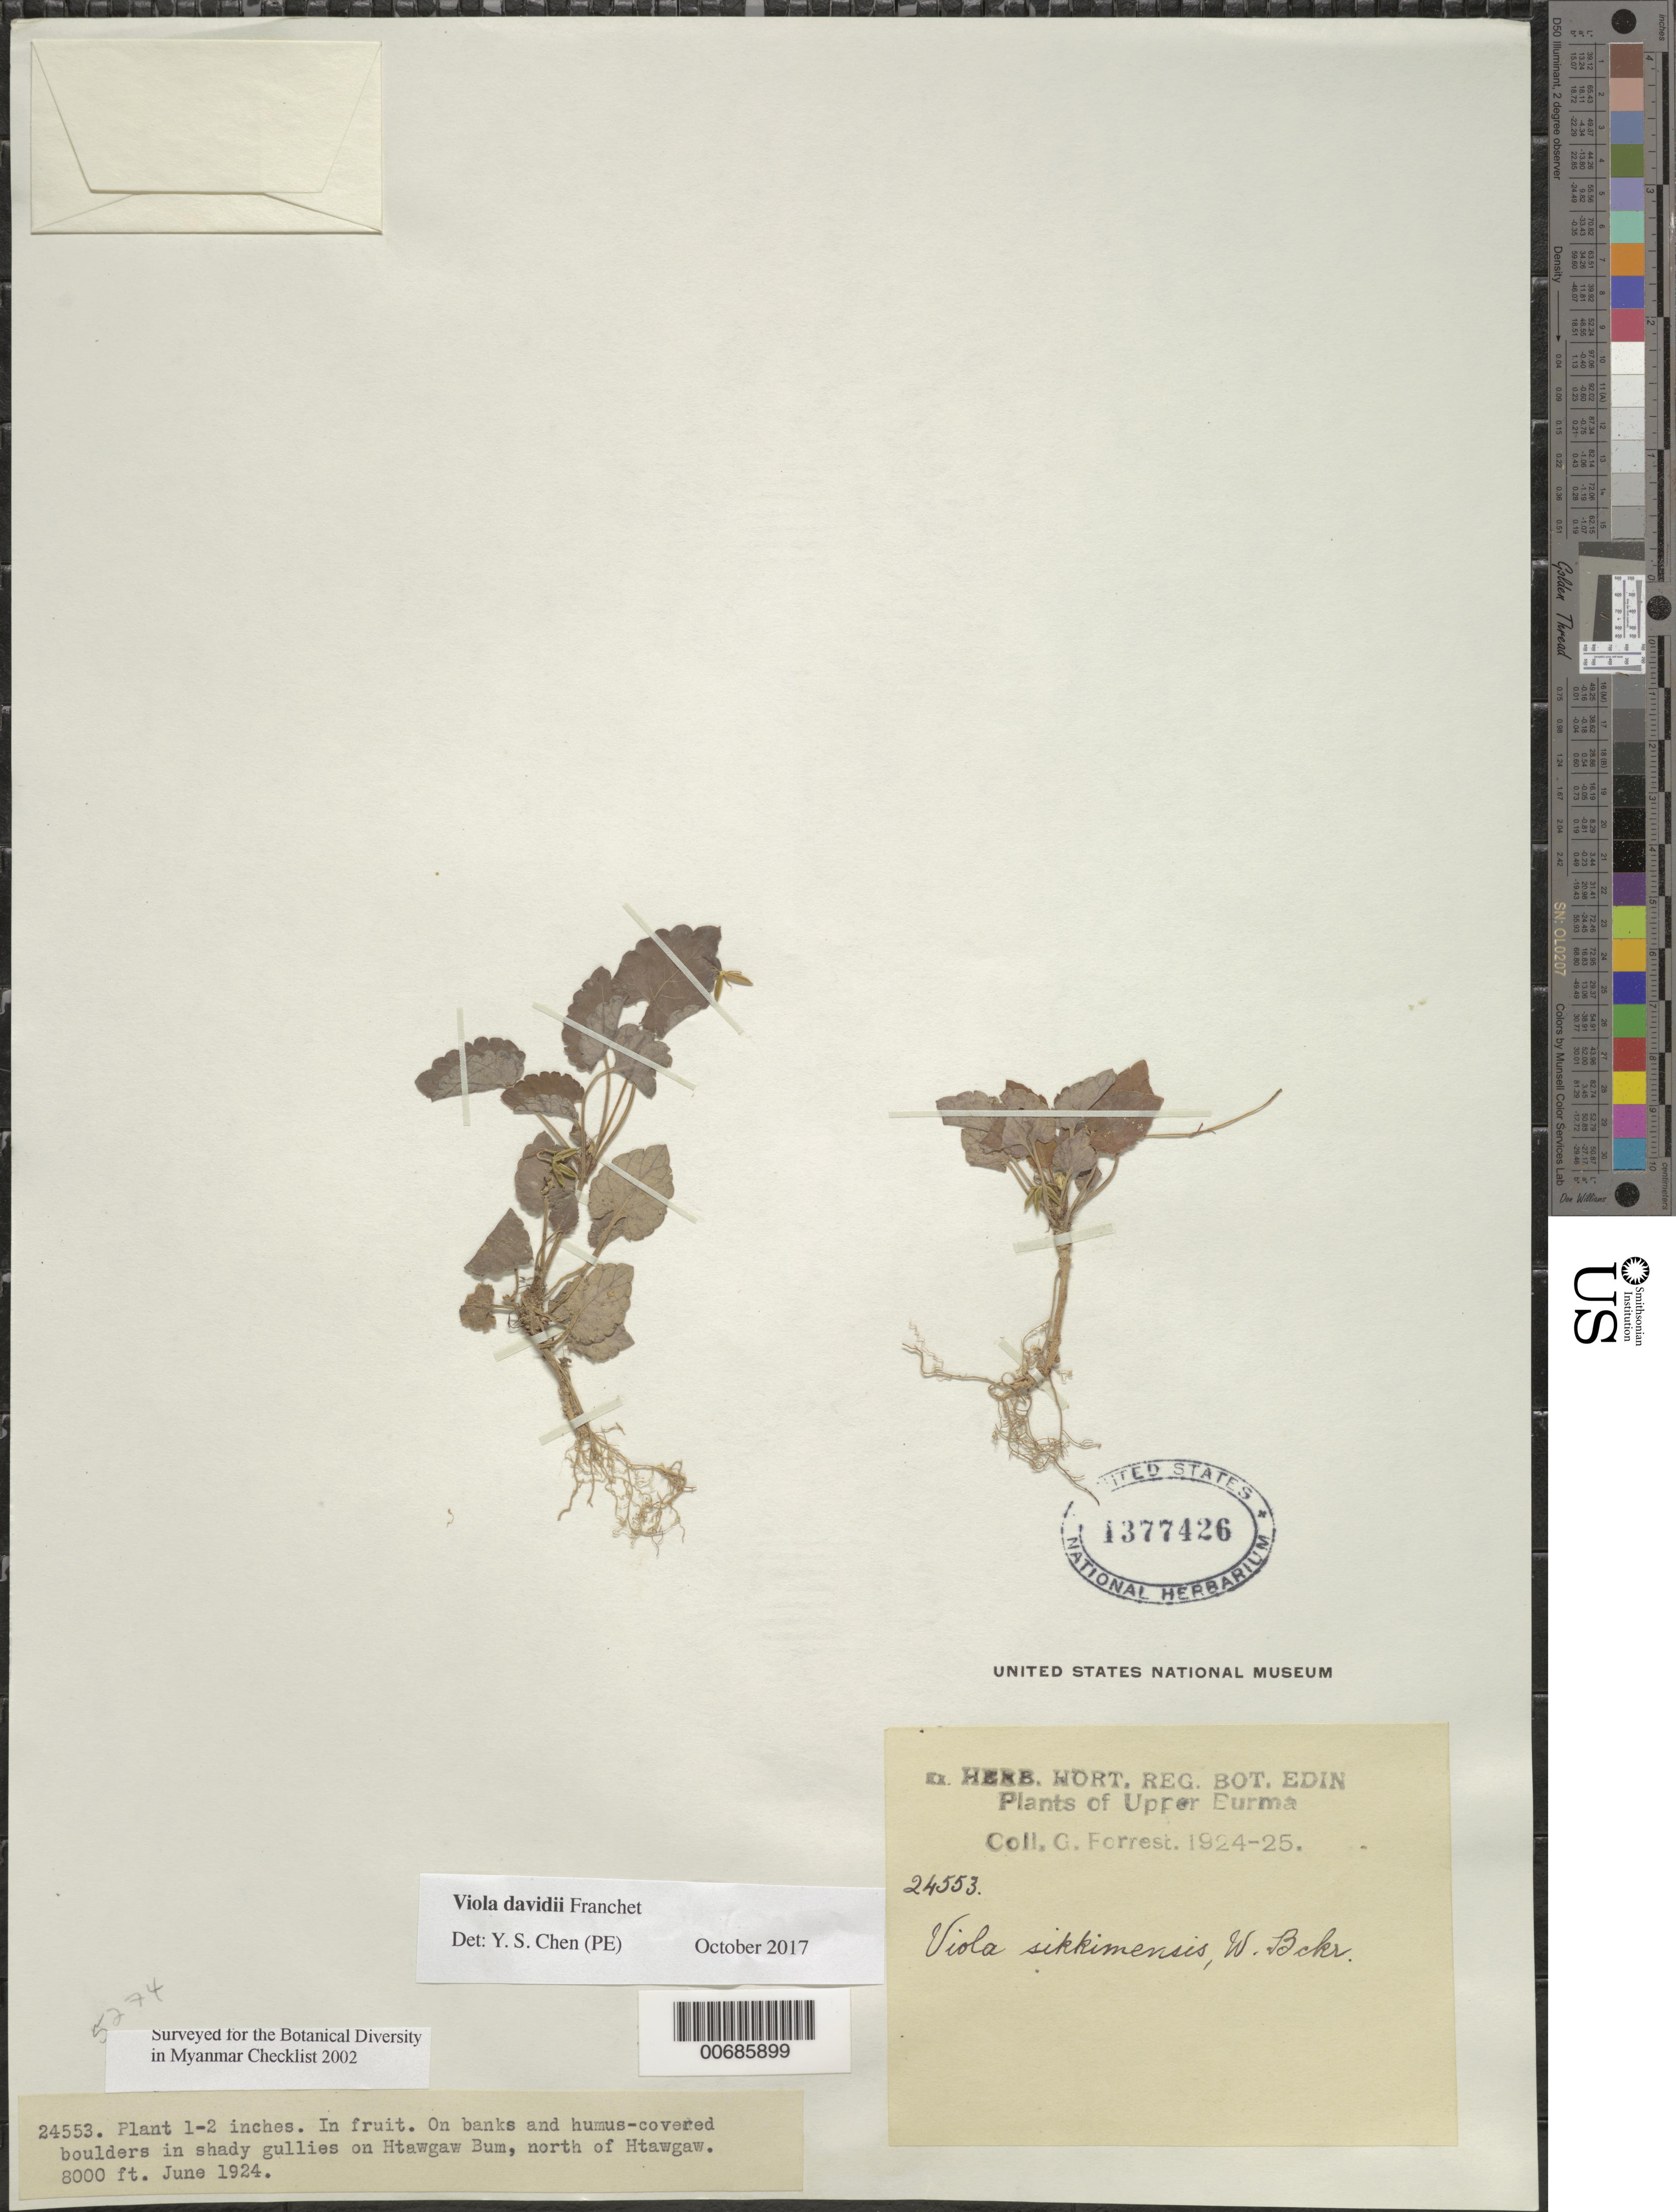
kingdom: Plantae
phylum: Tracheophyta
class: Magnoliopsida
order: Malpighiales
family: Violaceae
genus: Viola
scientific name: Viola davidii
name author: Franch.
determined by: Chen, Y. S.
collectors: G. Forrest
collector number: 24553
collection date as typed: Jun 1924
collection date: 1924-06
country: Myanmar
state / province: Kachin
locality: Htawgaw, Htawgaw Bum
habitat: On banks and humus covered blulders in shady gullies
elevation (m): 2438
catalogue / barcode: US 1377426